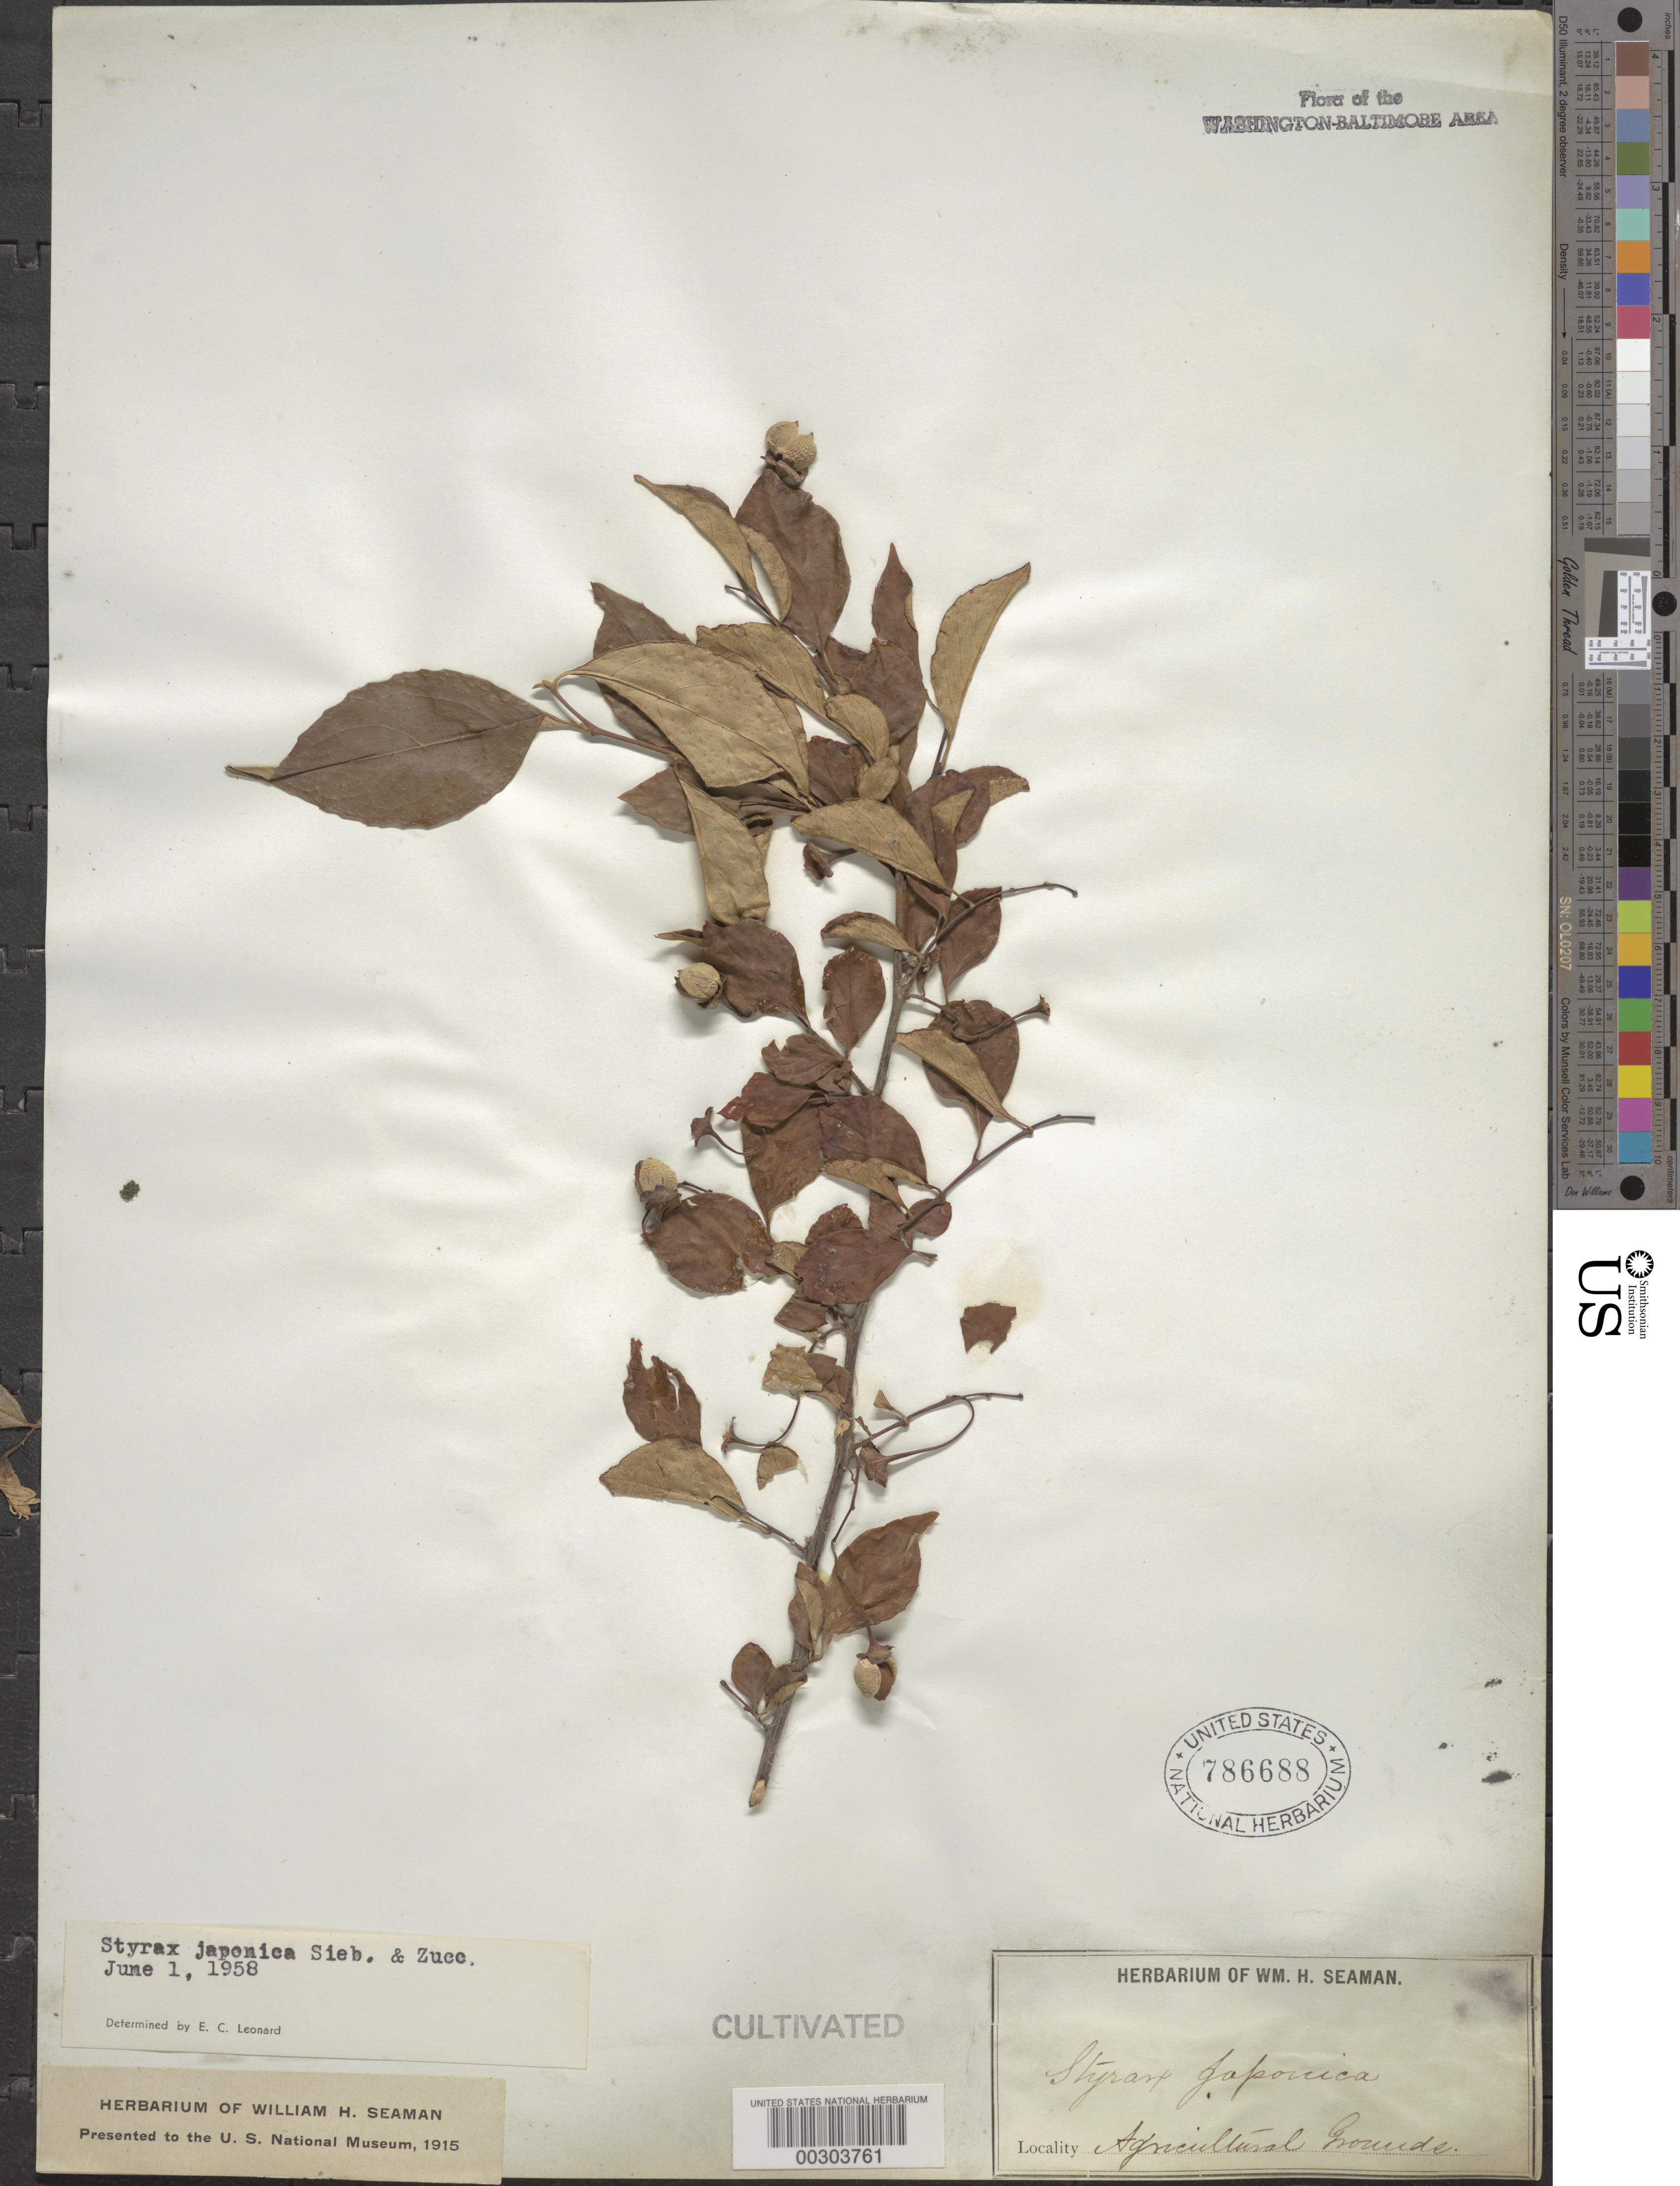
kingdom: Plantae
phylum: Tracheophyta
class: Magnoliopsida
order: Ericales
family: Styracaceae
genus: Styrax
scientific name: Styrax japonicus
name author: Siebold & Zucc.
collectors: W. Seaman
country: United States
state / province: District of Columbia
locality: Department of Agriculture grounds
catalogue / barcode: US 786688